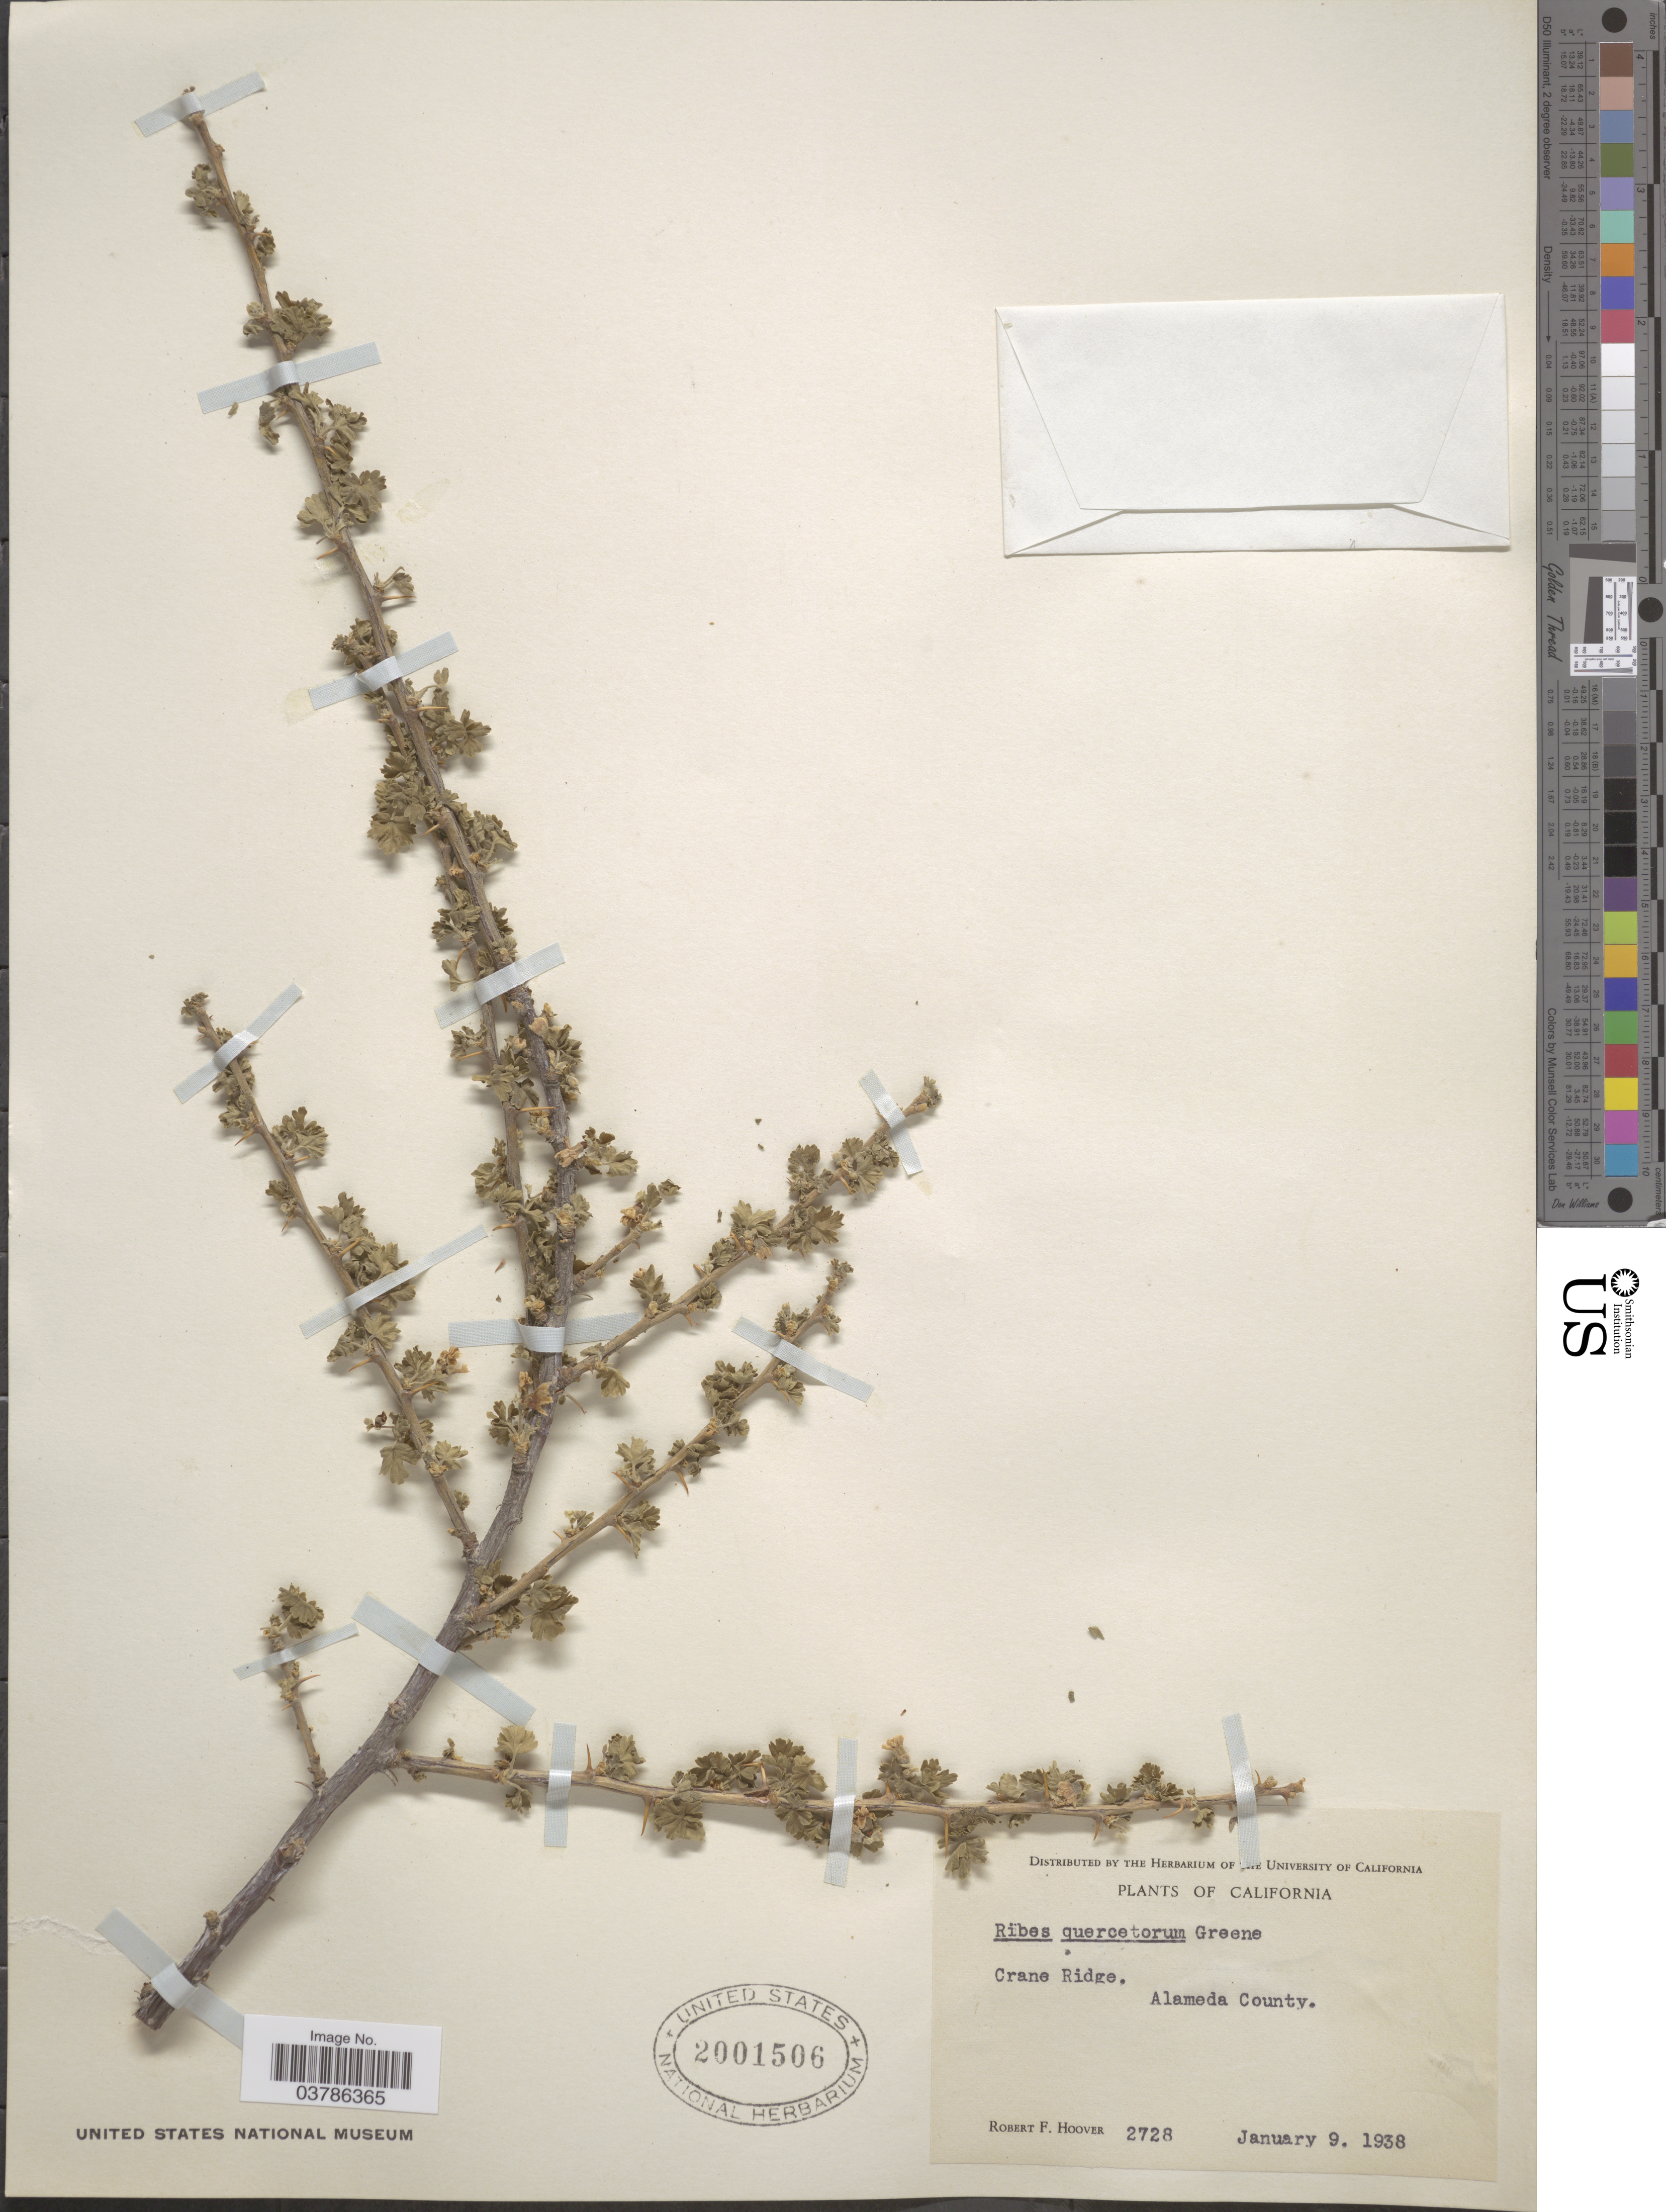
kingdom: Plantae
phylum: Tracheophyta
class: Magnoliopsida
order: Saxifragales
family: Grossulariaceae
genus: Ribes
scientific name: Ribes quercetorum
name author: Greene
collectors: R. F. Hoover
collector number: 2728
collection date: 1938-01-09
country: United States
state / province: California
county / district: Alameda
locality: Crane Ridge. Alameda County.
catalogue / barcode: US 2001506